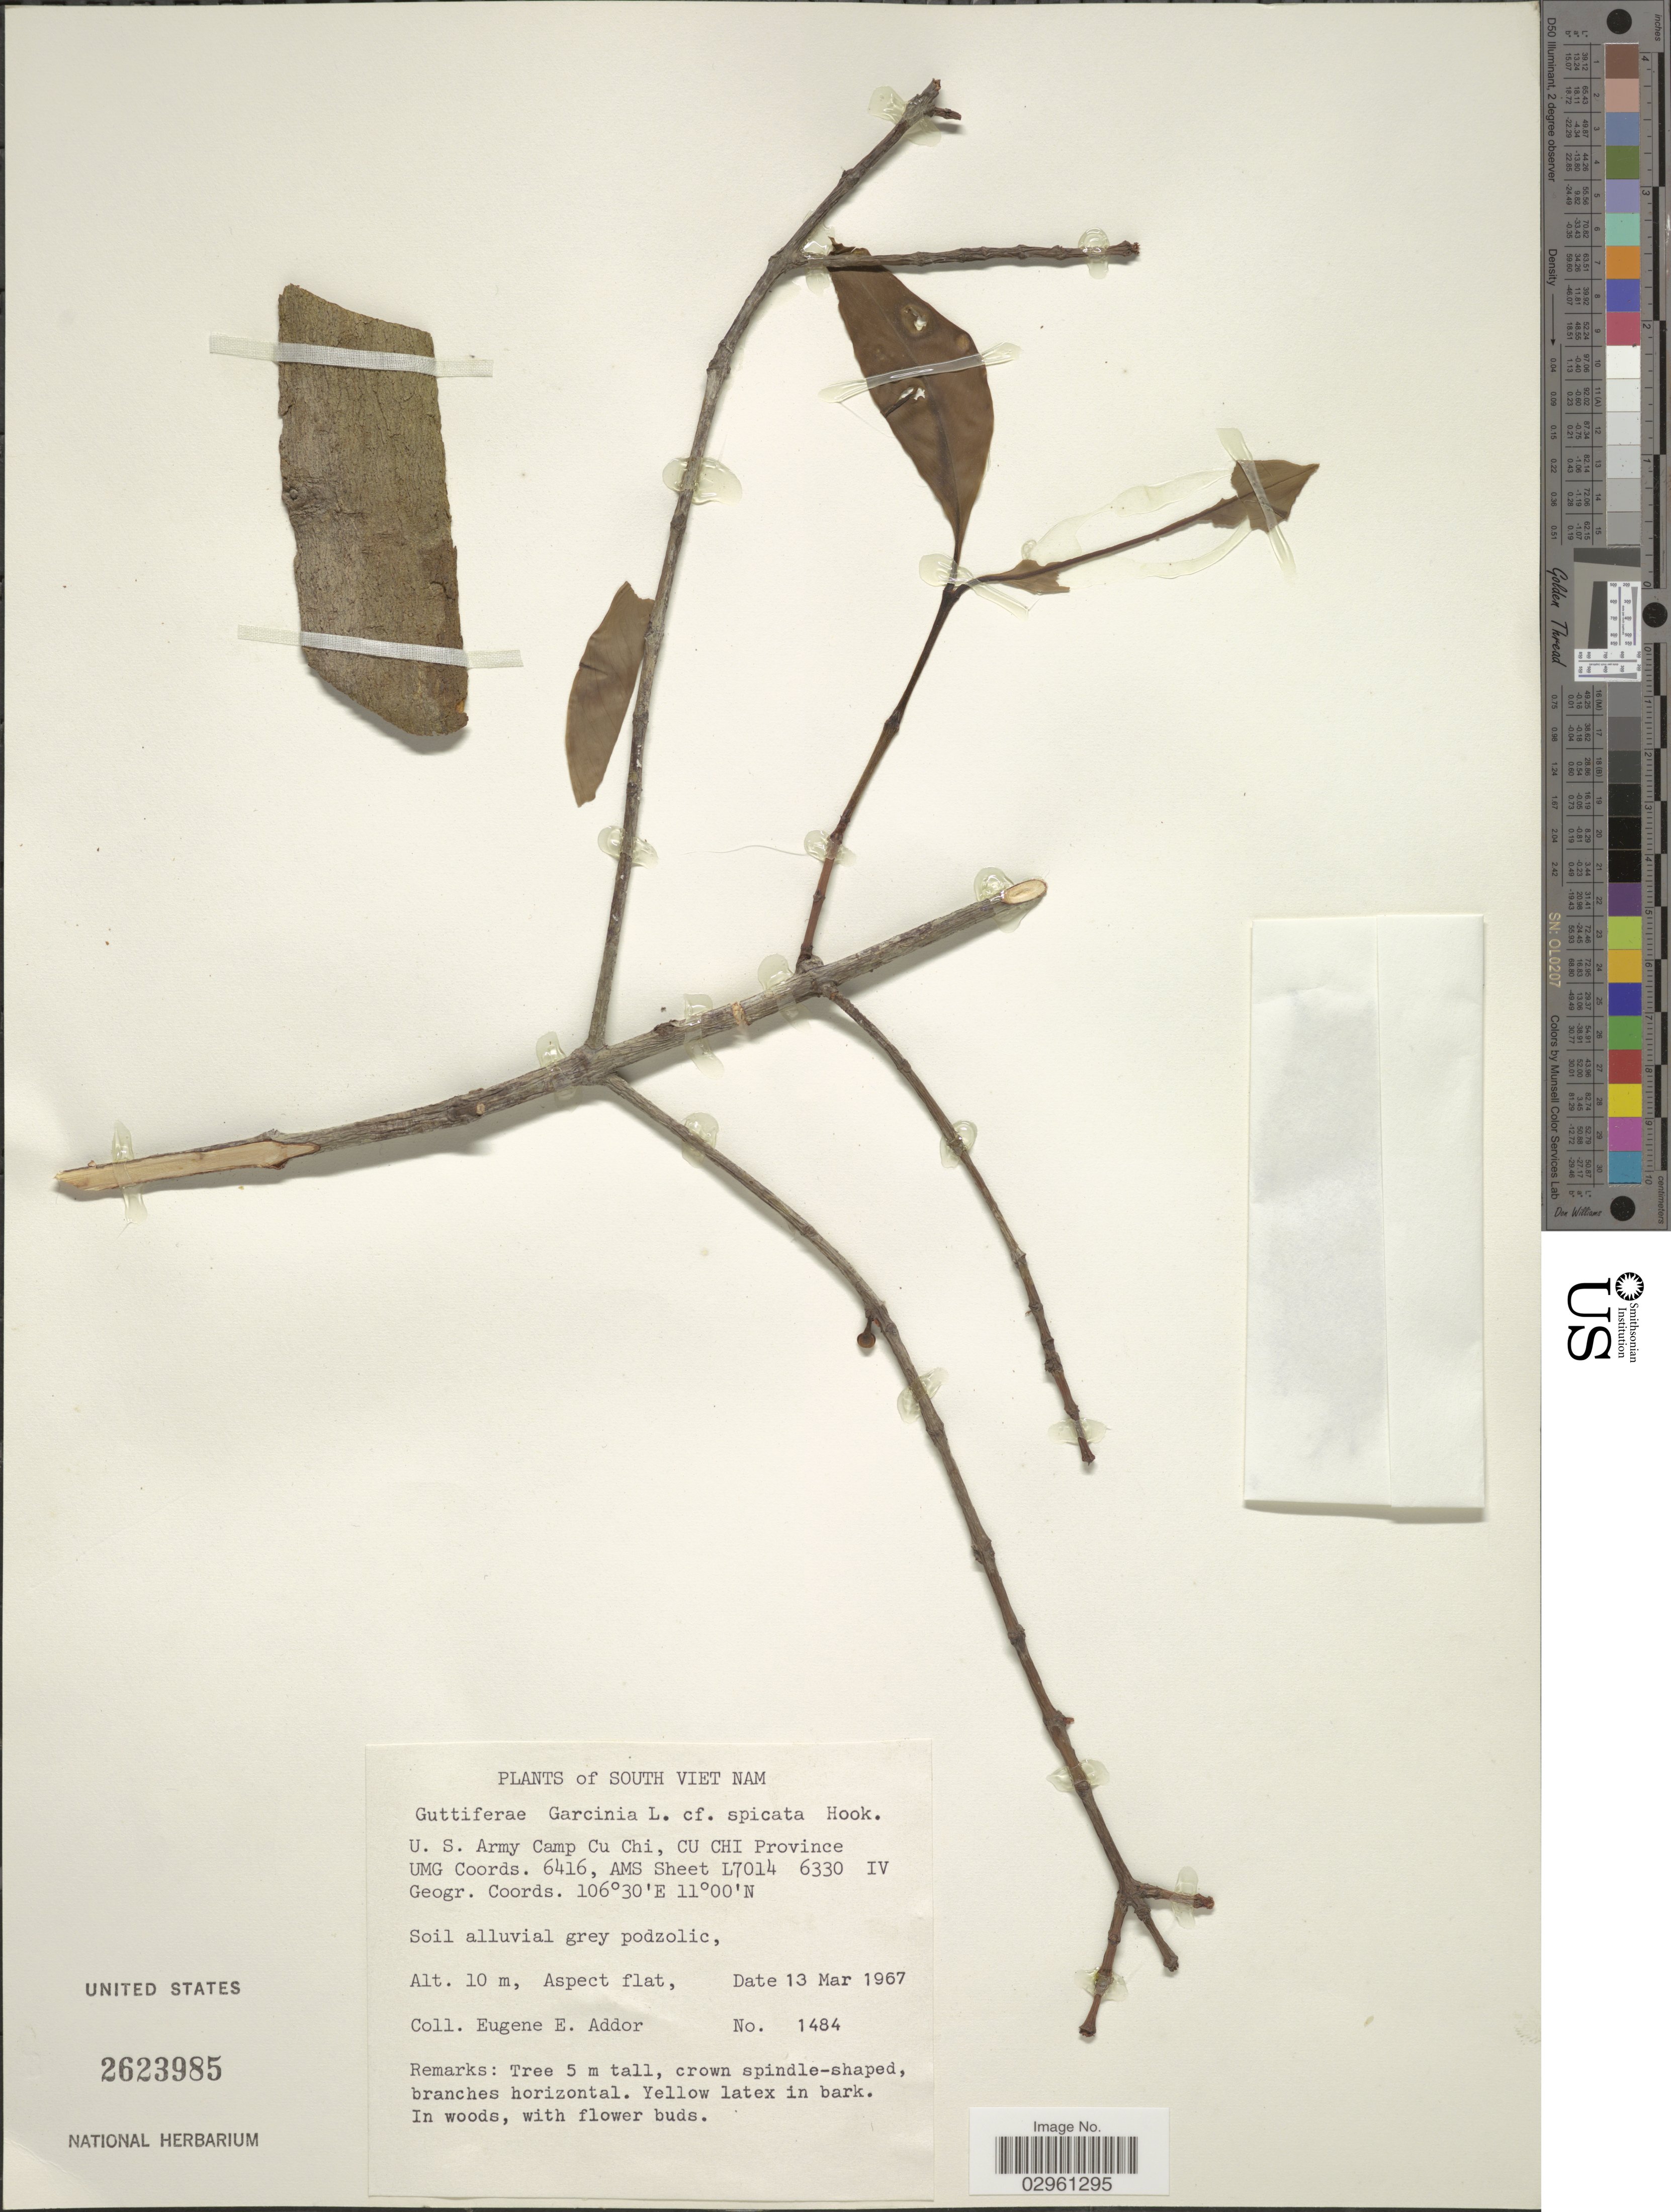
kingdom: Plantae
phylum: Tracheophyta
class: Magnoliopsida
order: Malpighiales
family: Clusiaceae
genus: Garcinia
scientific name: Garcinia spicata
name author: Hook. f.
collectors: E. E. Addor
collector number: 1484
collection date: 1967-03-13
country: Vietnam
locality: South Viet Nam. U.S. Army Camp Cu Chi, Cu Chi Province UMG Coords. 6416, AMS Sheet L7014 6330 IV.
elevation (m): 10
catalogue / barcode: US 2623985